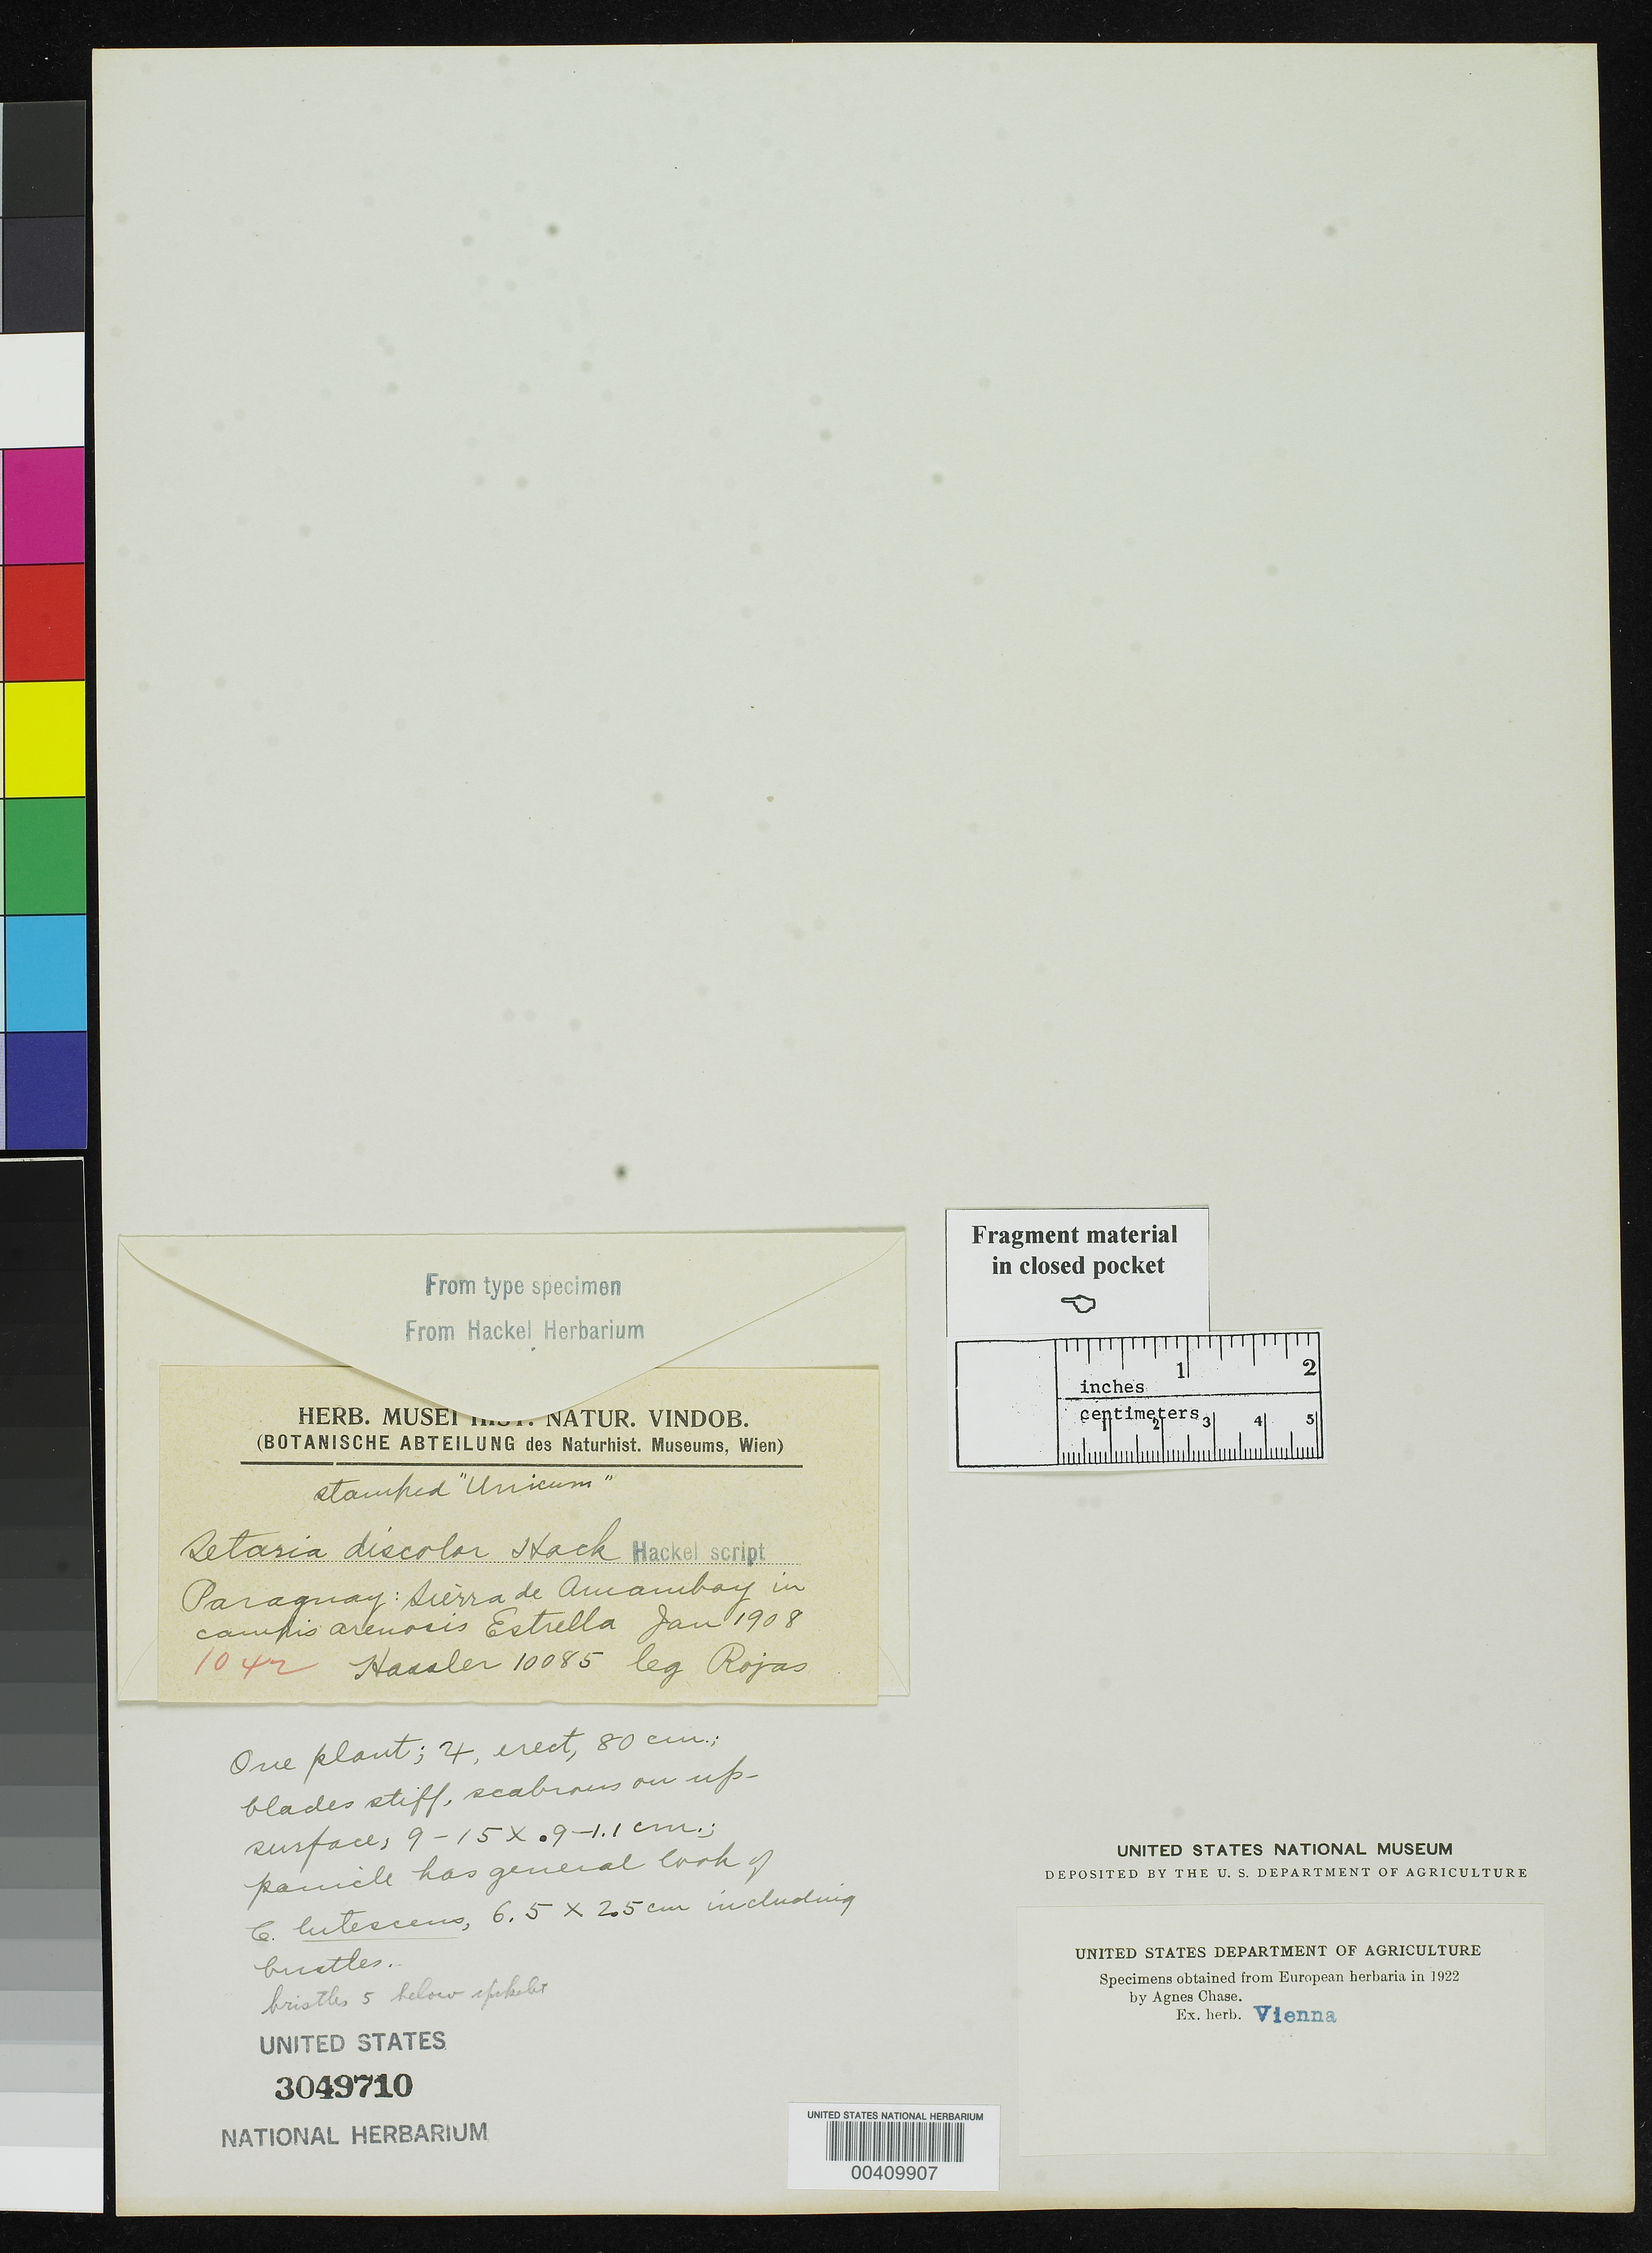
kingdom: Plantae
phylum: Tracheophyta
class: Liliopsida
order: Poales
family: Poaceae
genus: Setaria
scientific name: Setaria discolor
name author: Hack.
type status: Isotype Fragment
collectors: E. Hassler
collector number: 10085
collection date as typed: Jan 1908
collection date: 1908-01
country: Paraguay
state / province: Amambay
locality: Sierra de Amambay, Estrella.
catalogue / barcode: US 3049710